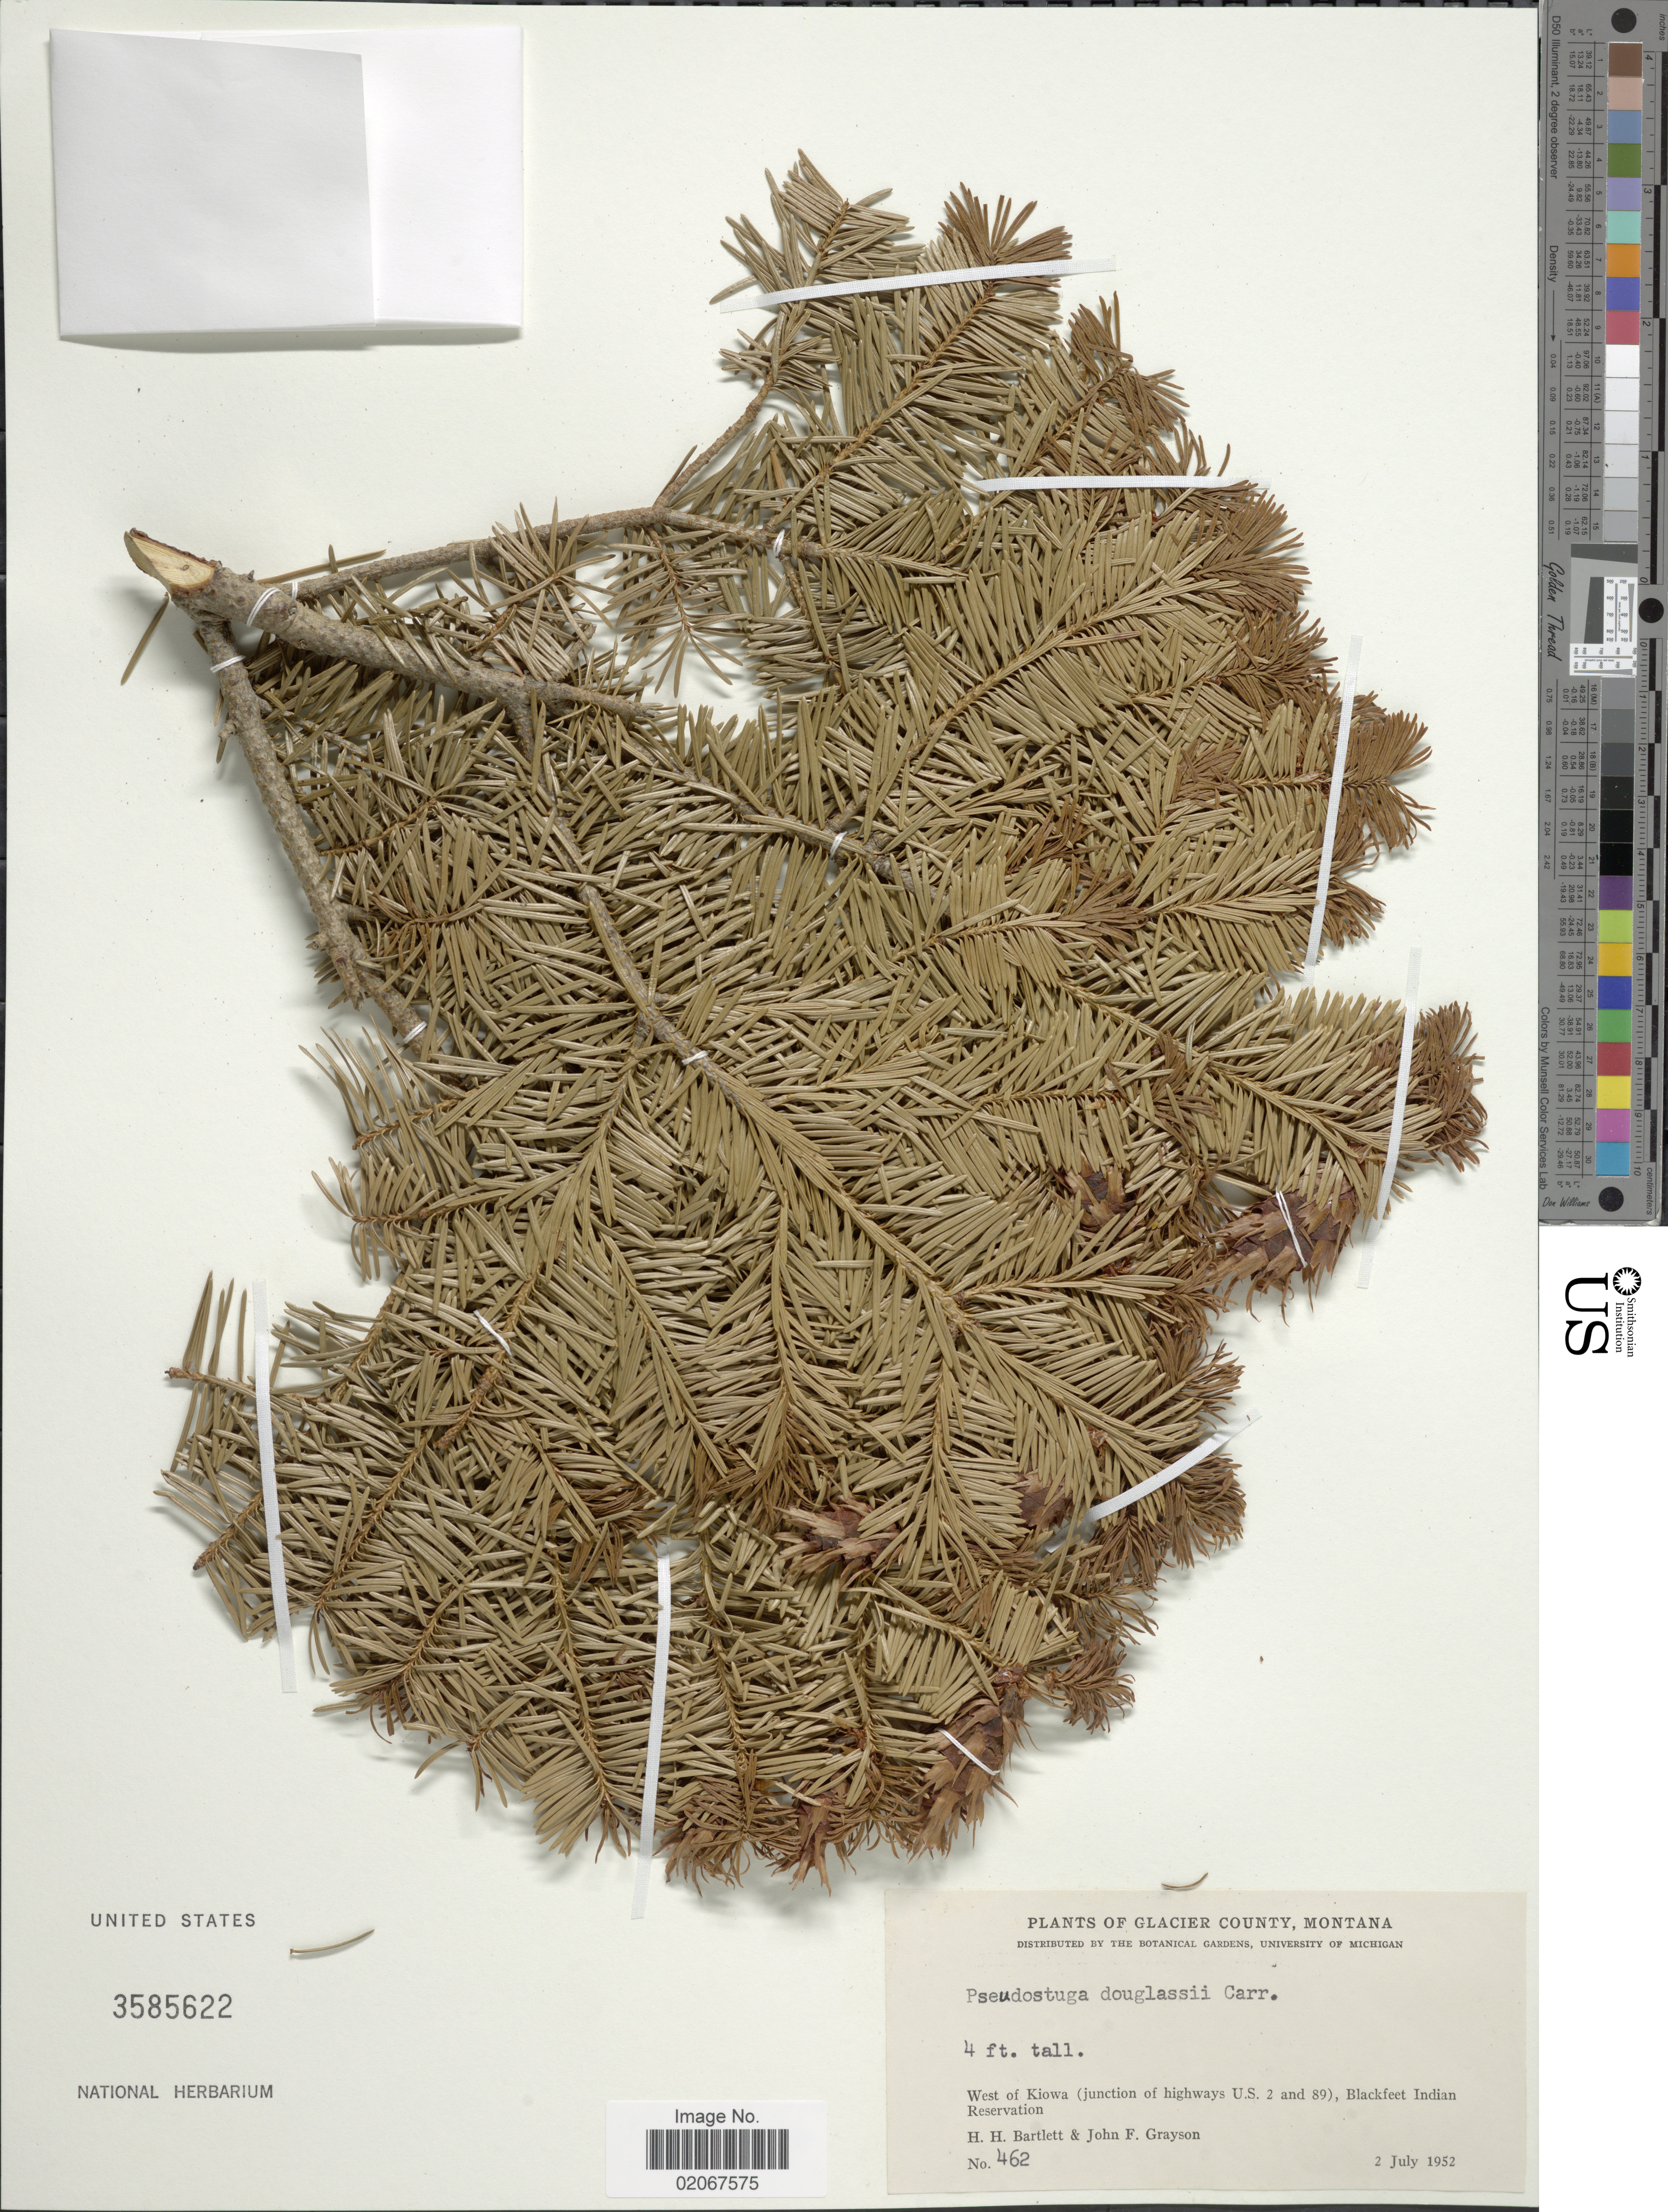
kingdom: Plantae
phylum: Tracheophyta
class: Pinopsida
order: Pinales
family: Pinaceae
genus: Pseudotsuga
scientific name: Pseudotsuga douglasii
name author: (Sabine ex D. Don) Carrière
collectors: H. H. Bartlett & J. Grayson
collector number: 462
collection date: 1952-07-02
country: United States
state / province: Montana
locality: West of Kiowa (junction of highways U.S. 2 and 89), Blackfeet Indian Reservation.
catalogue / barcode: US 3585622